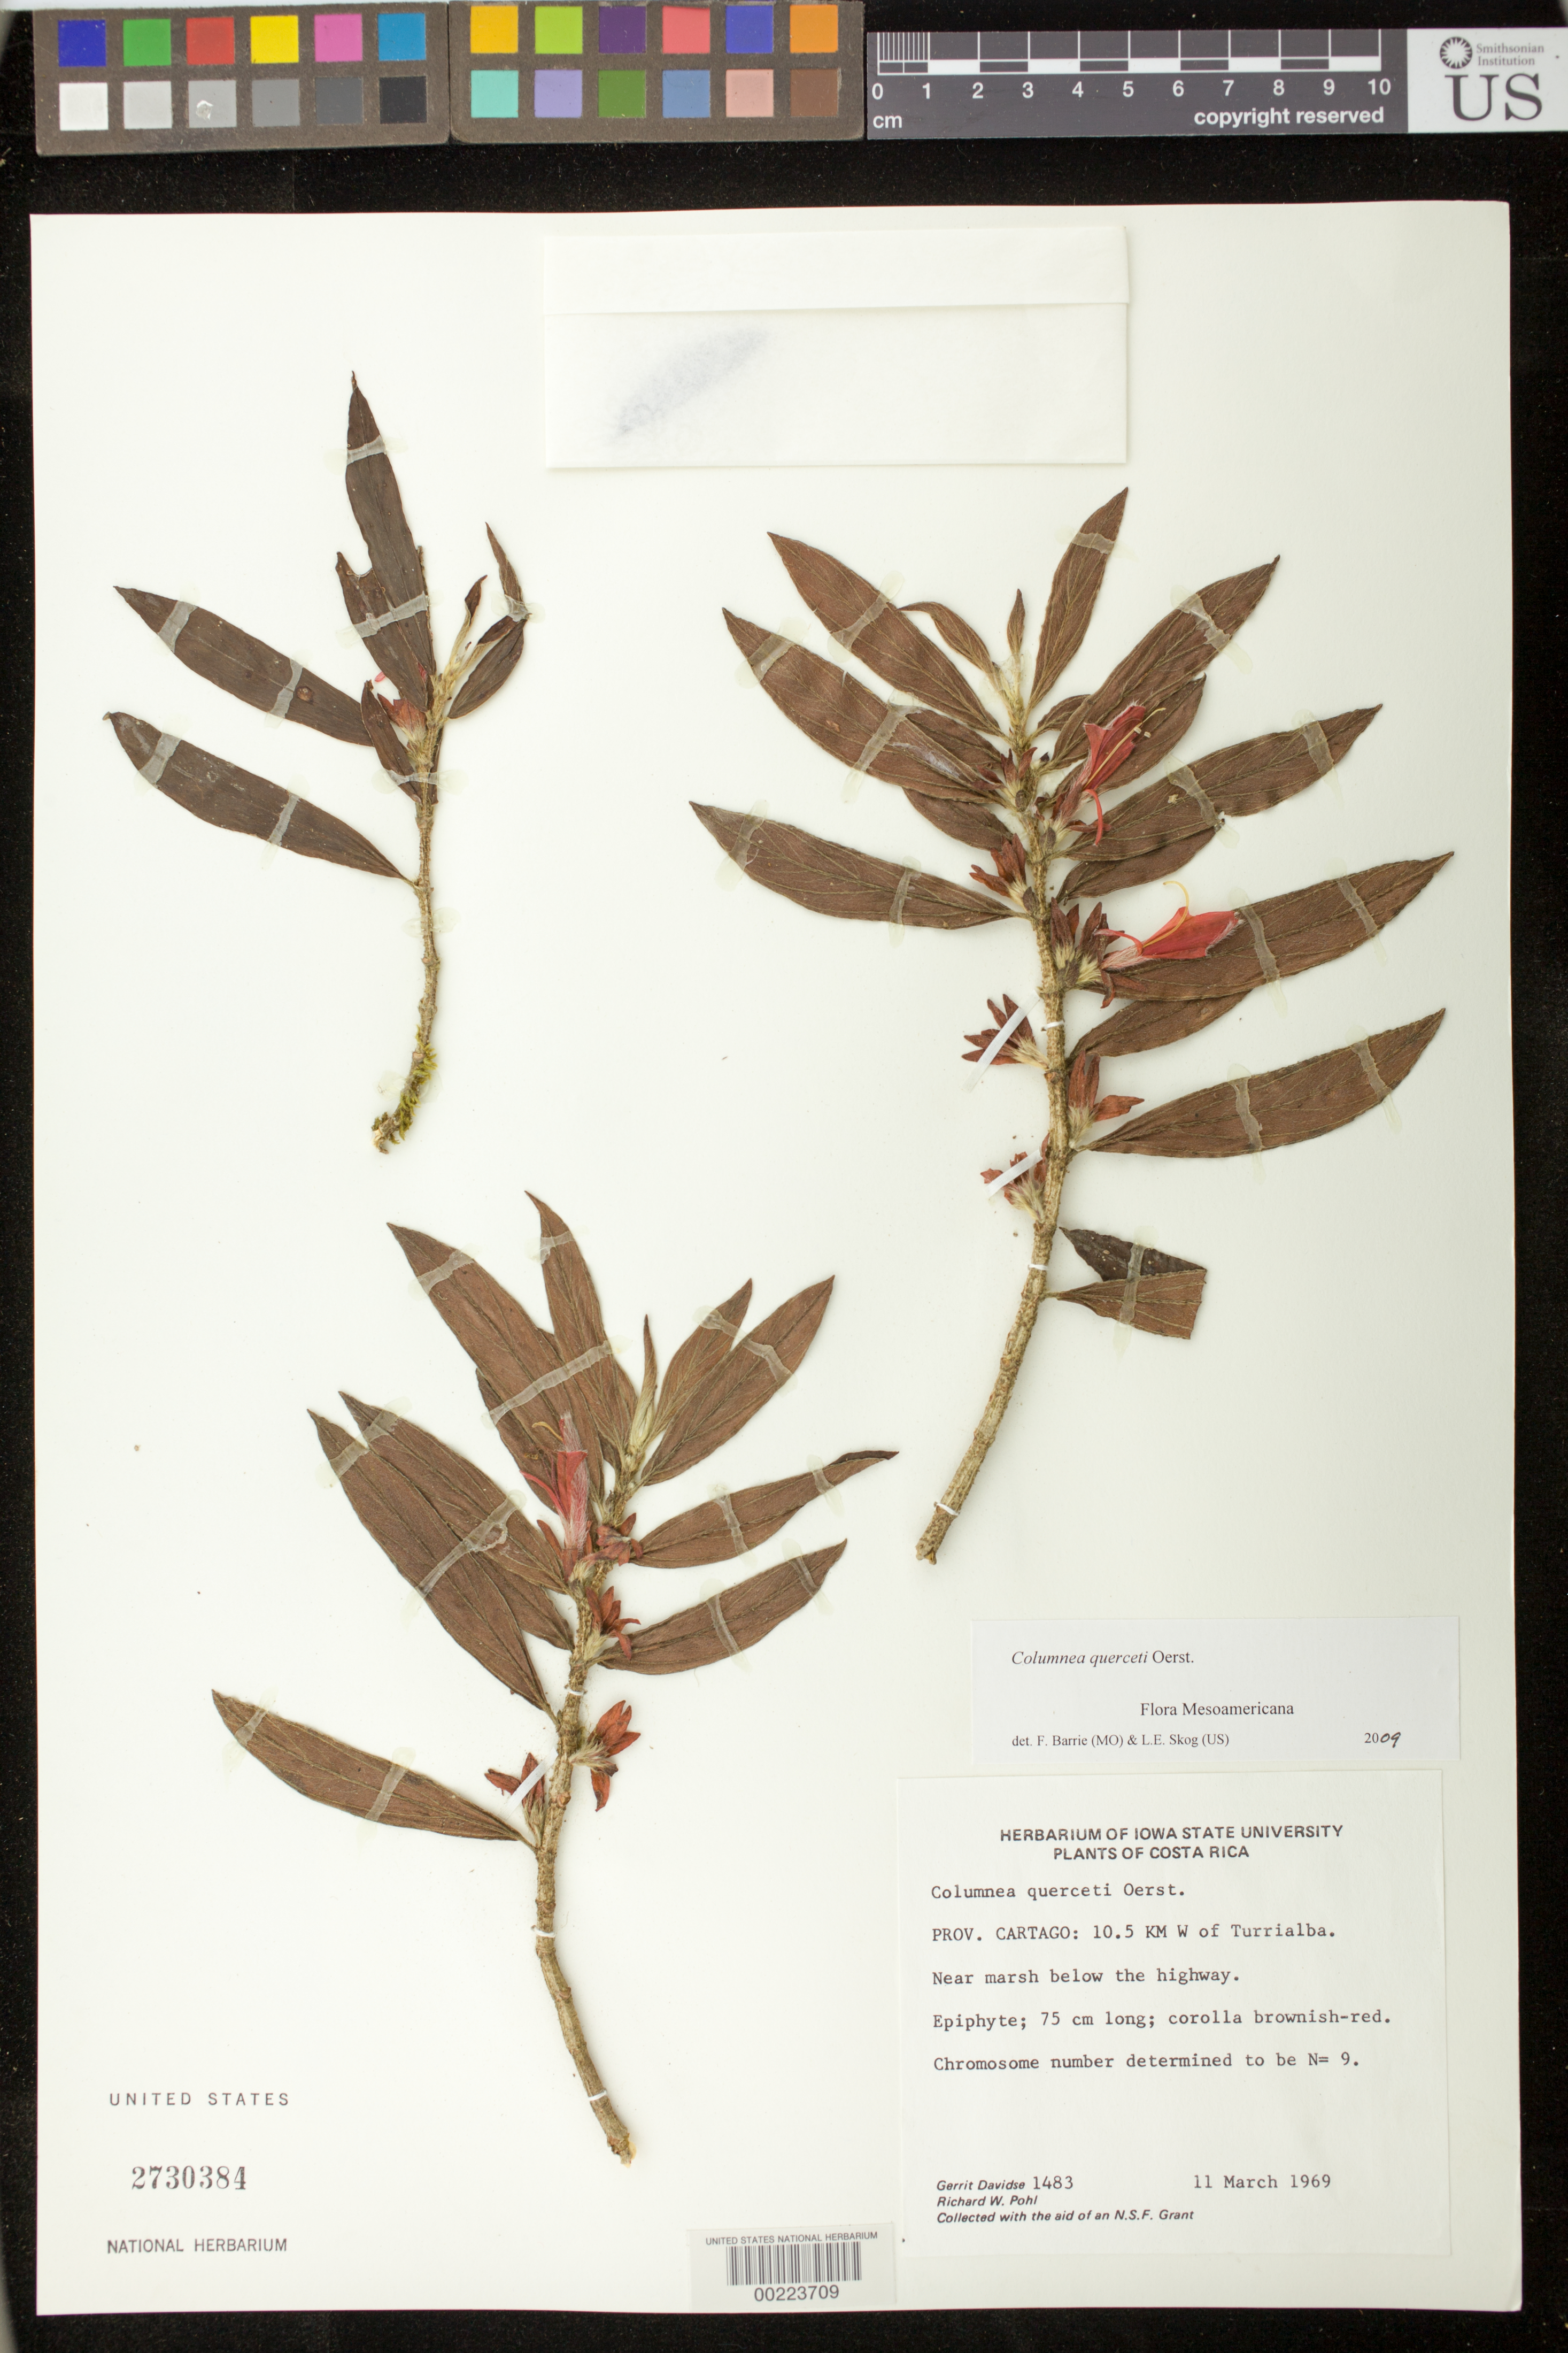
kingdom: Plantae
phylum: Tracheophyta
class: Magnoliopsida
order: Lamiales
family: Gesneriaceae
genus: Columnea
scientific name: Columnea querceti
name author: Oerst.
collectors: G. Davidse & R. W. Pohl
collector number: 1483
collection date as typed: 11 Mar 1969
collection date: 1969-03-11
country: Costa Rica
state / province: Cartago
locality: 10.5 km W of Turrialba, near marsh below the highway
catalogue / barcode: US 2730384